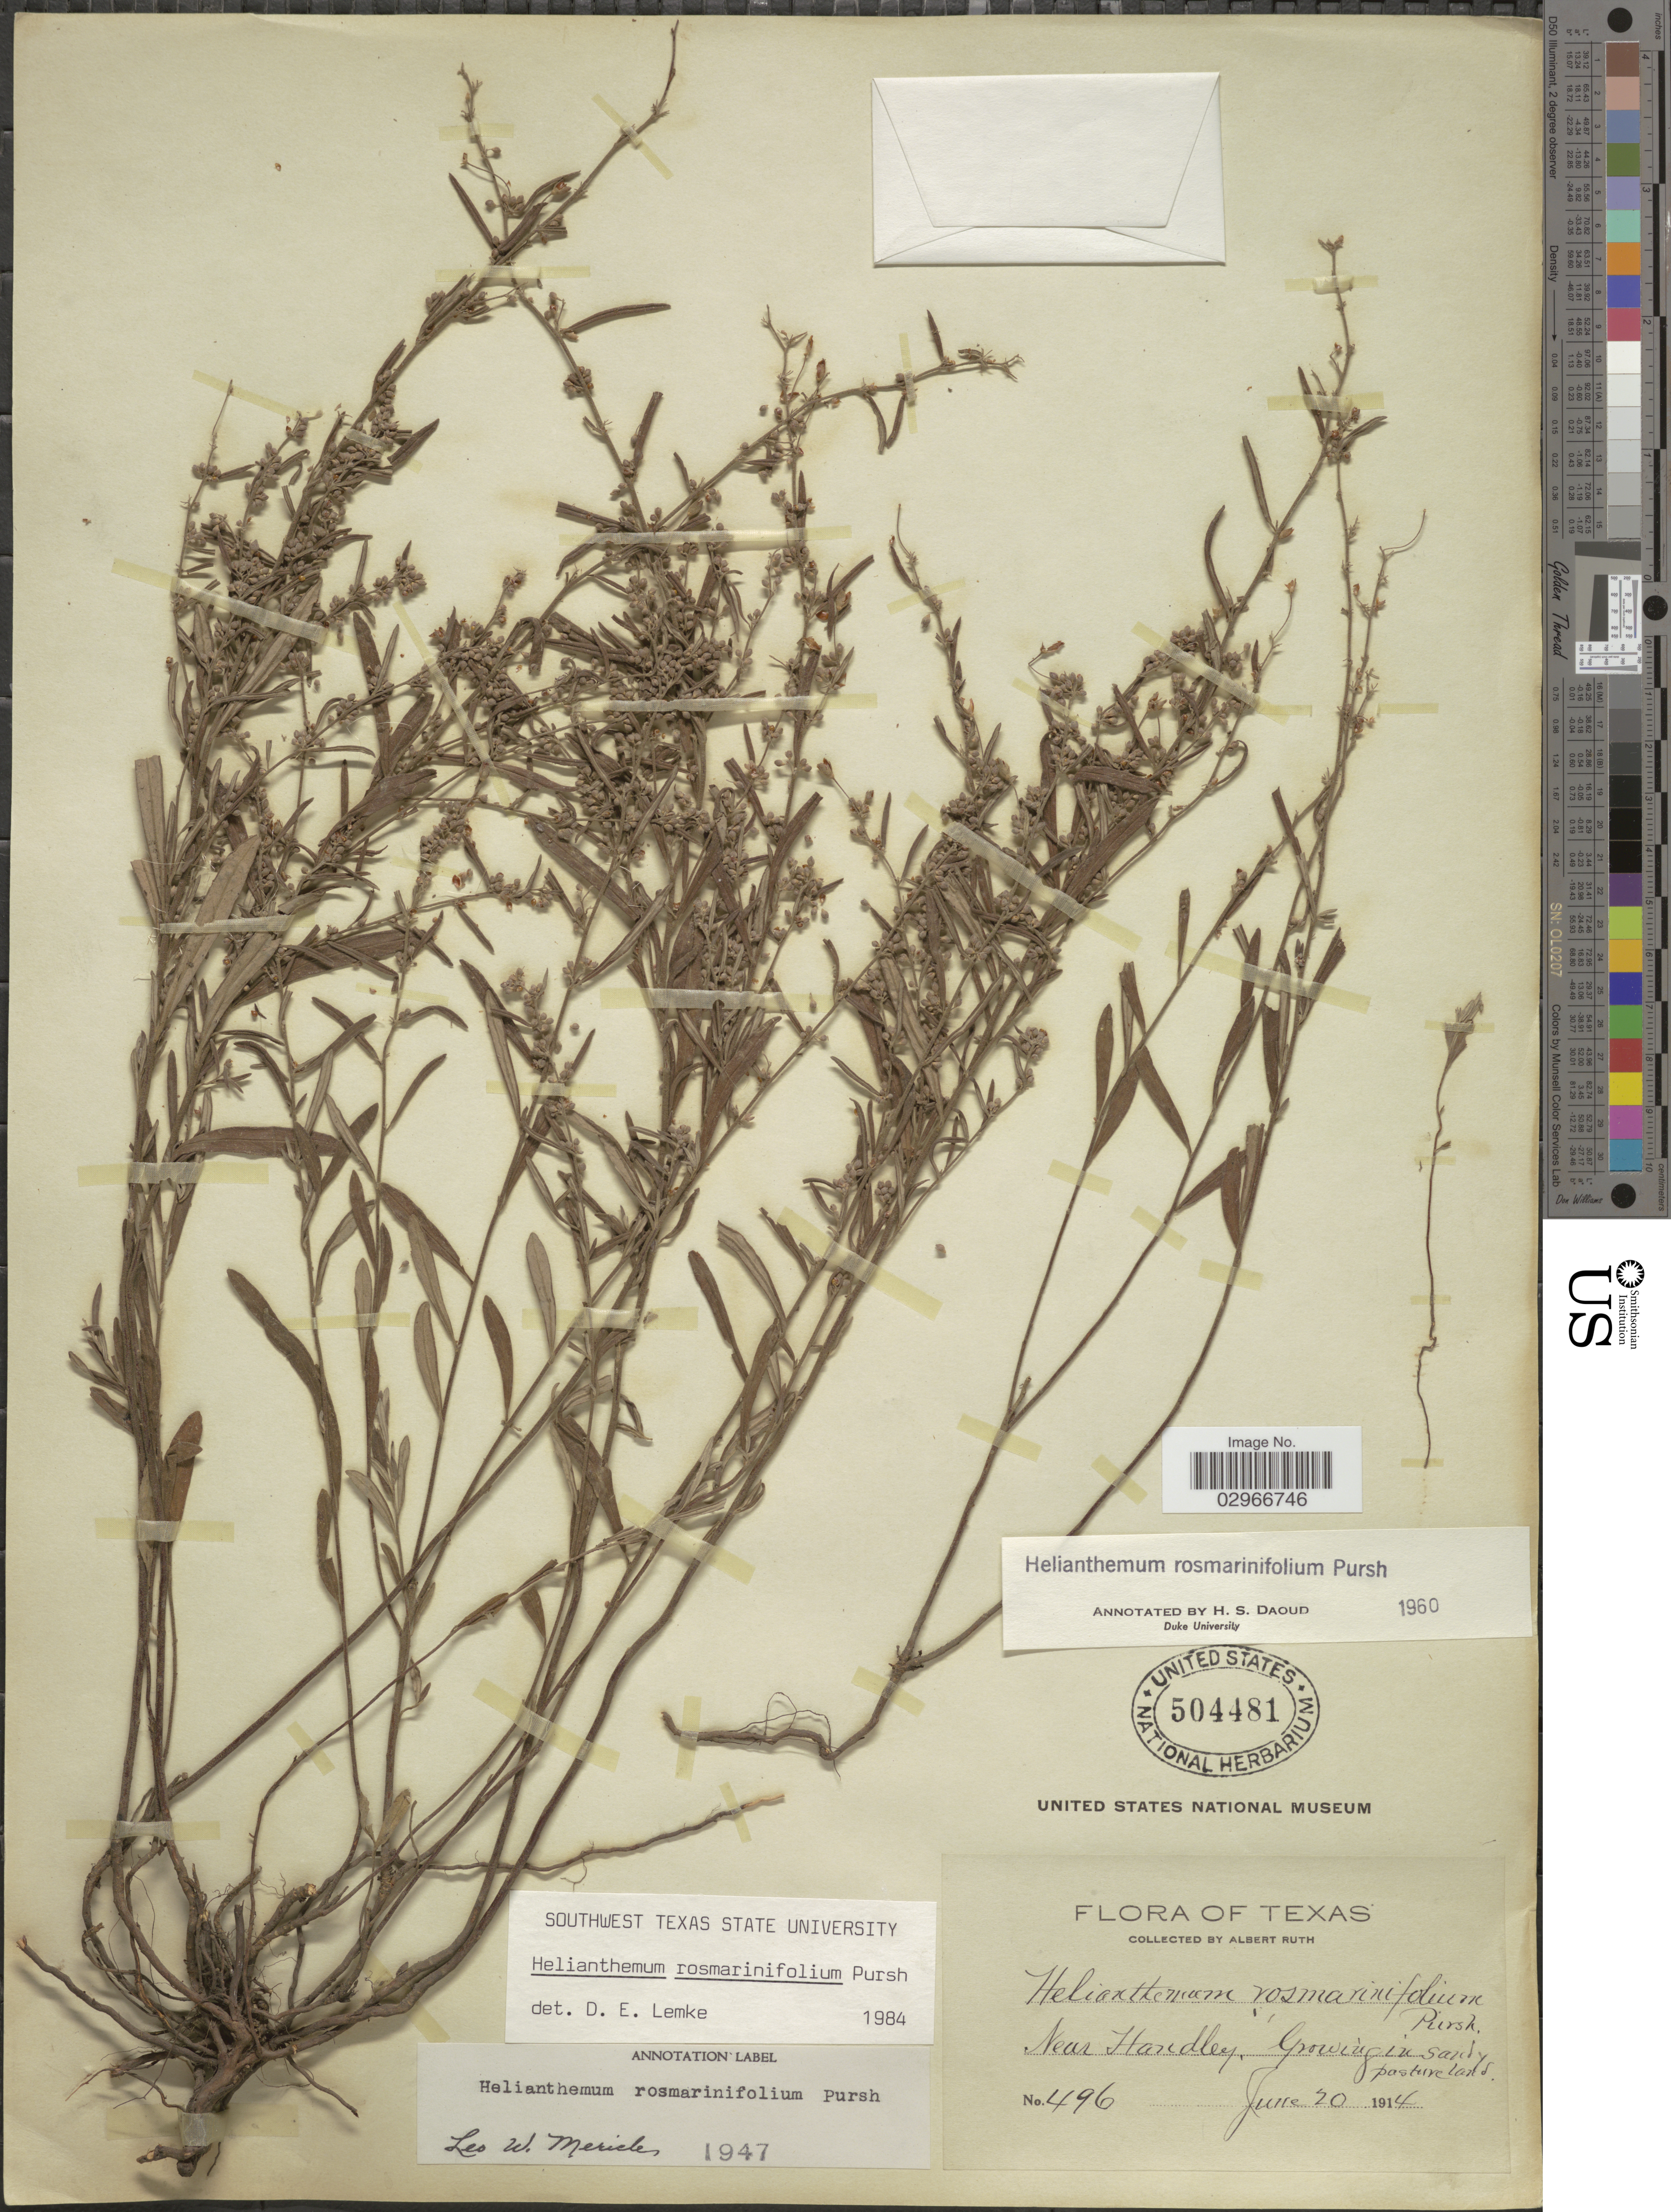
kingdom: Plantae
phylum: Tracheophyta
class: Magnoliopsida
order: Malvales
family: Cistaceae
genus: Helianthemum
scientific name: Helianthemum rosmarinifolium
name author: Pursh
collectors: A. Ruth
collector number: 496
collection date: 1914-06-20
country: United States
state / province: Texas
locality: Near Hardley.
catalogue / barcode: US 504481